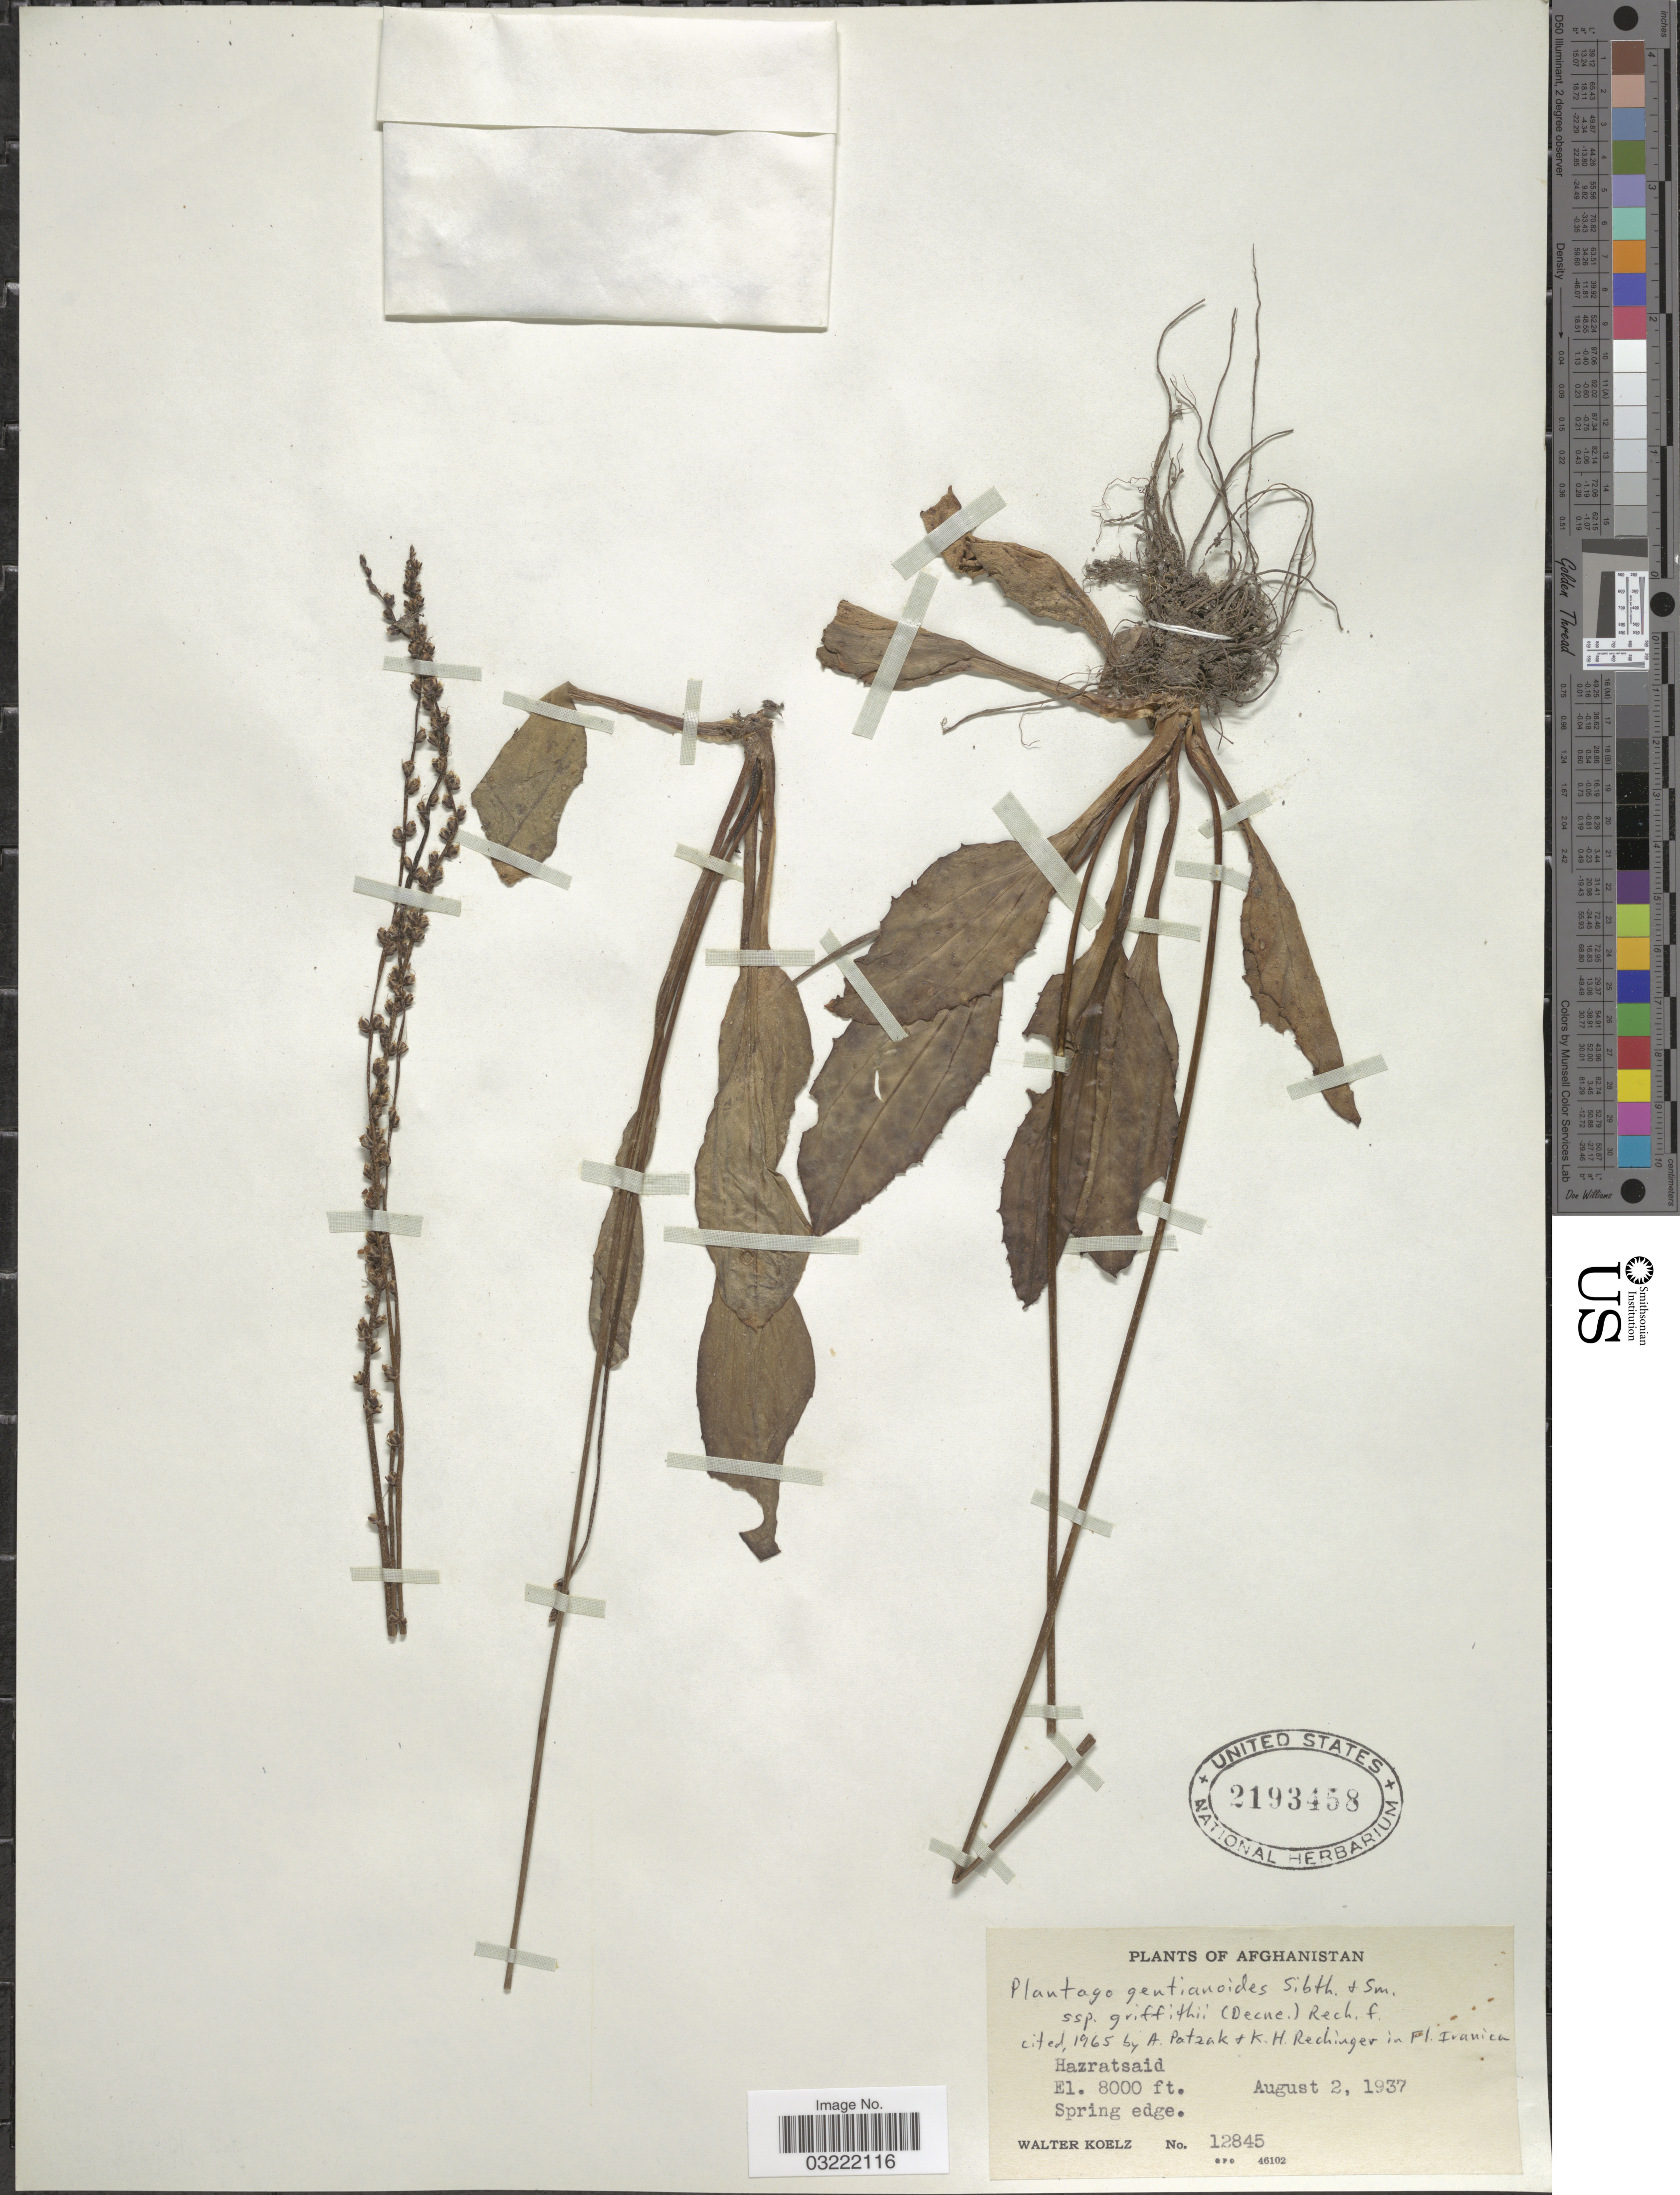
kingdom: Plantae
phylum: Tracheophyta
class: Magnoliopsida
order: Lamiales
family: Plantaginaceae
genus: Plantago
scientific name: Plantago gentianoides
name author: Sibth. & Sm.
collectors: W. N. Koelz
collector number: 12845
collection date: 1937-08-02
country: Afghanistan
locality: Hazratsaid.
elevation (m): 2438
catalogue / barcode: US 2193458